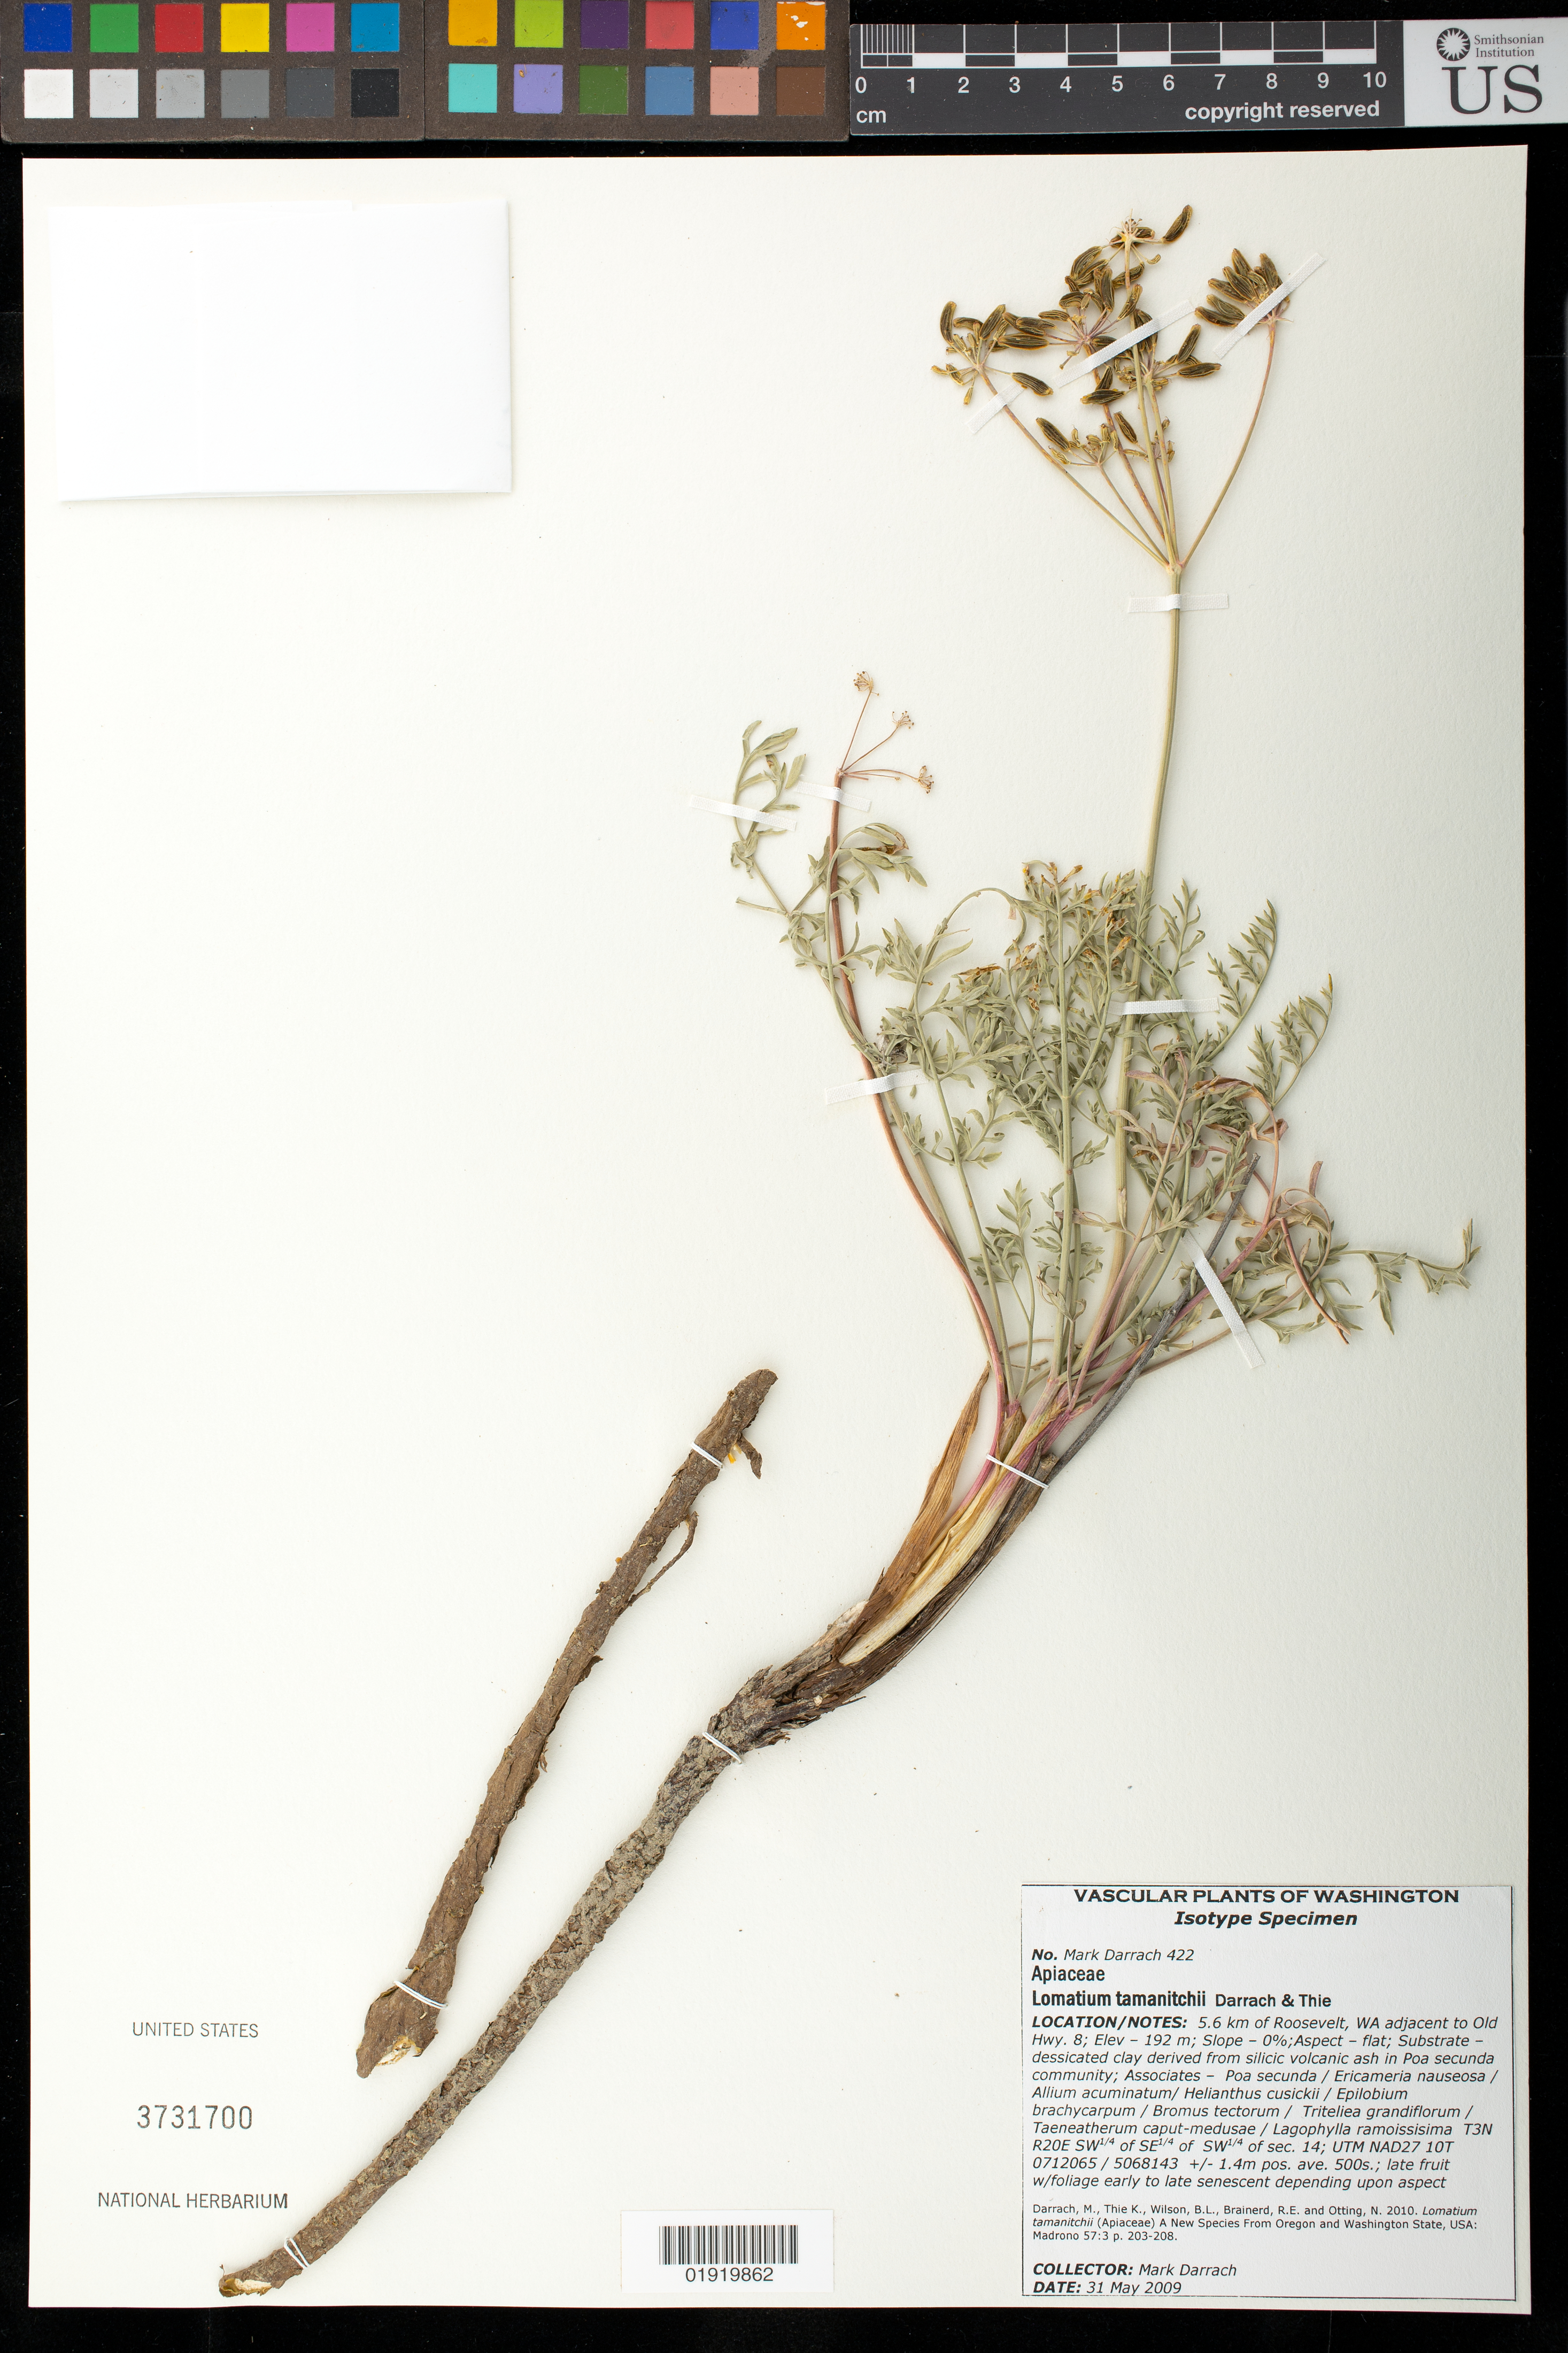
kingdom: Plantae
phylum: Tracheophyta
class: Magnoliopsida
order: Apiales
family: Apiaceae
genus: Lomatium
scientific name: Lomatium tamanitchii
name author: Darrach & Thie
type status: Isotype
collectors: M. E. Darrach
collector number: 422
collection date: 2009-05-31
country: United States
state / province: Washington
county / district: Klickitat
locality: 5.6 km of Roosevelt, WA adjacent to Old Hwy. 8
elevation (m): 192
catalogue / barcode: US 3731700